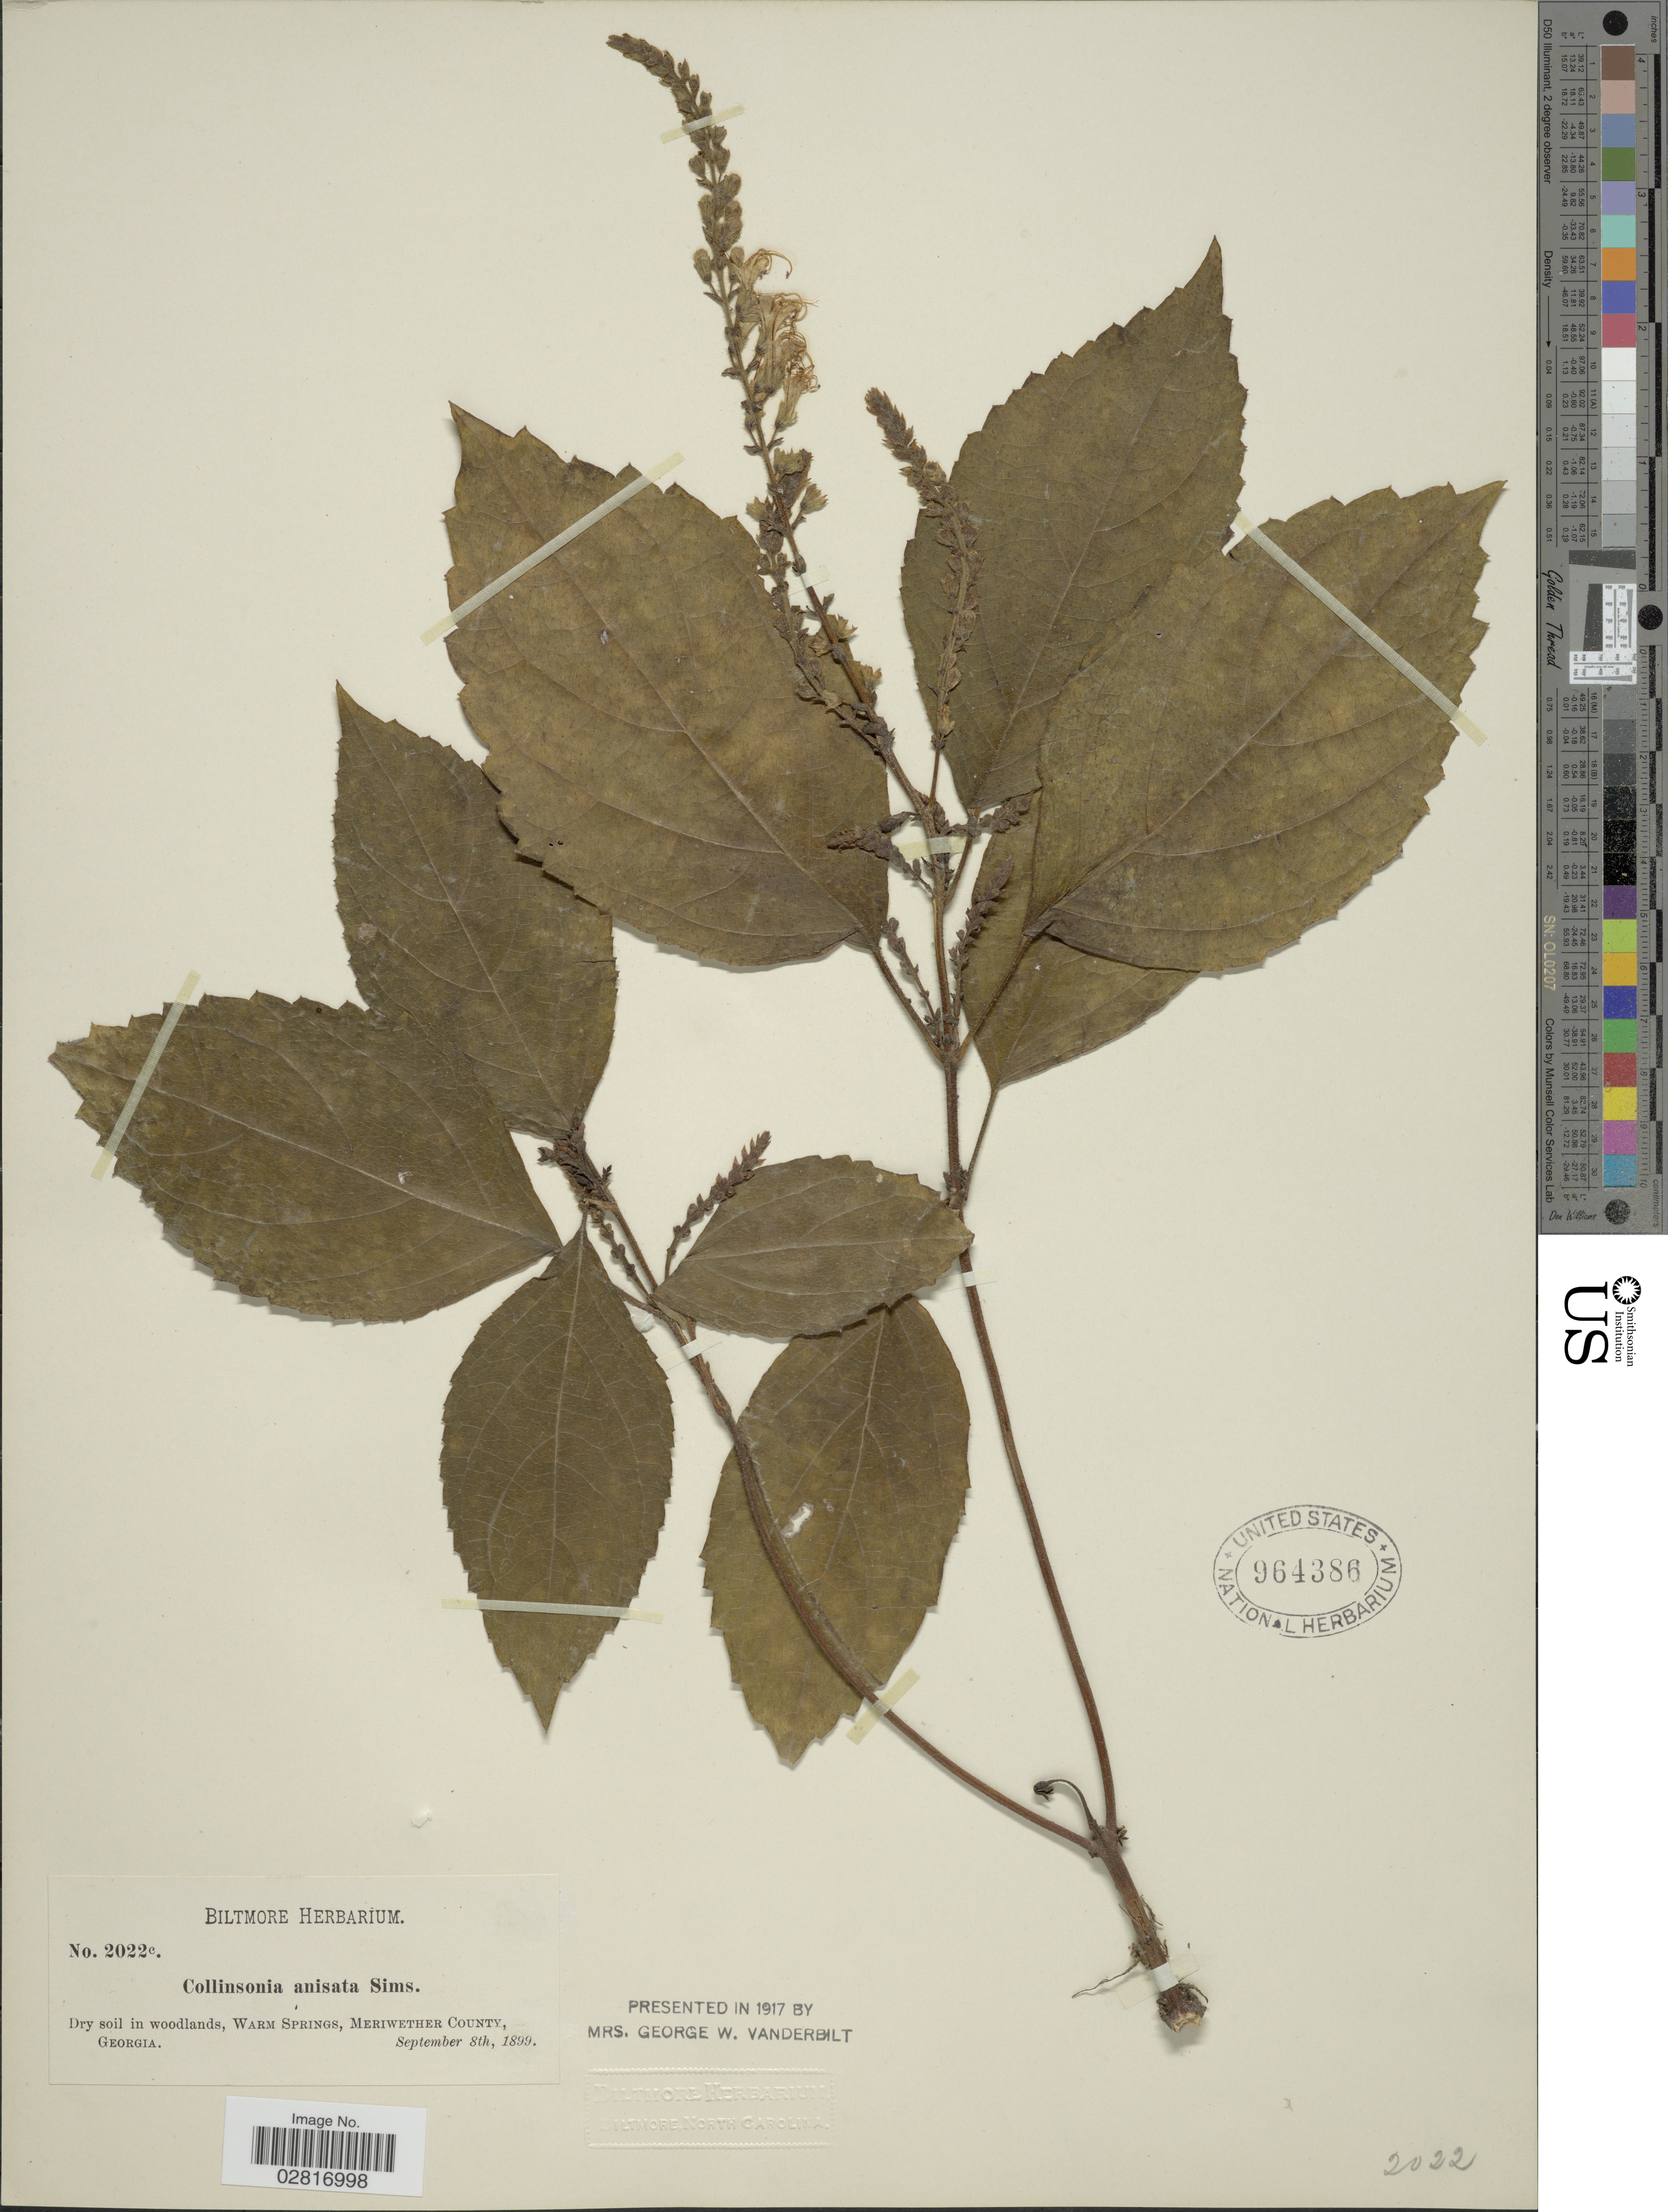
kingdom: Plantae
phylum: Tracheophyta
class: Magnoliopsida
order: Lamiales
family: Lamiaceae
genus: Collinsonia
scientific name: Collinsonia anisata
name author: Sims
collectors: ex herb. Biltmore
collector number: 2022c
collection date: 1899-09-08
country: United States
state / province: Georgia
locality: Warm Springs, Meriwether County.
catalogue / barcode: US 964386